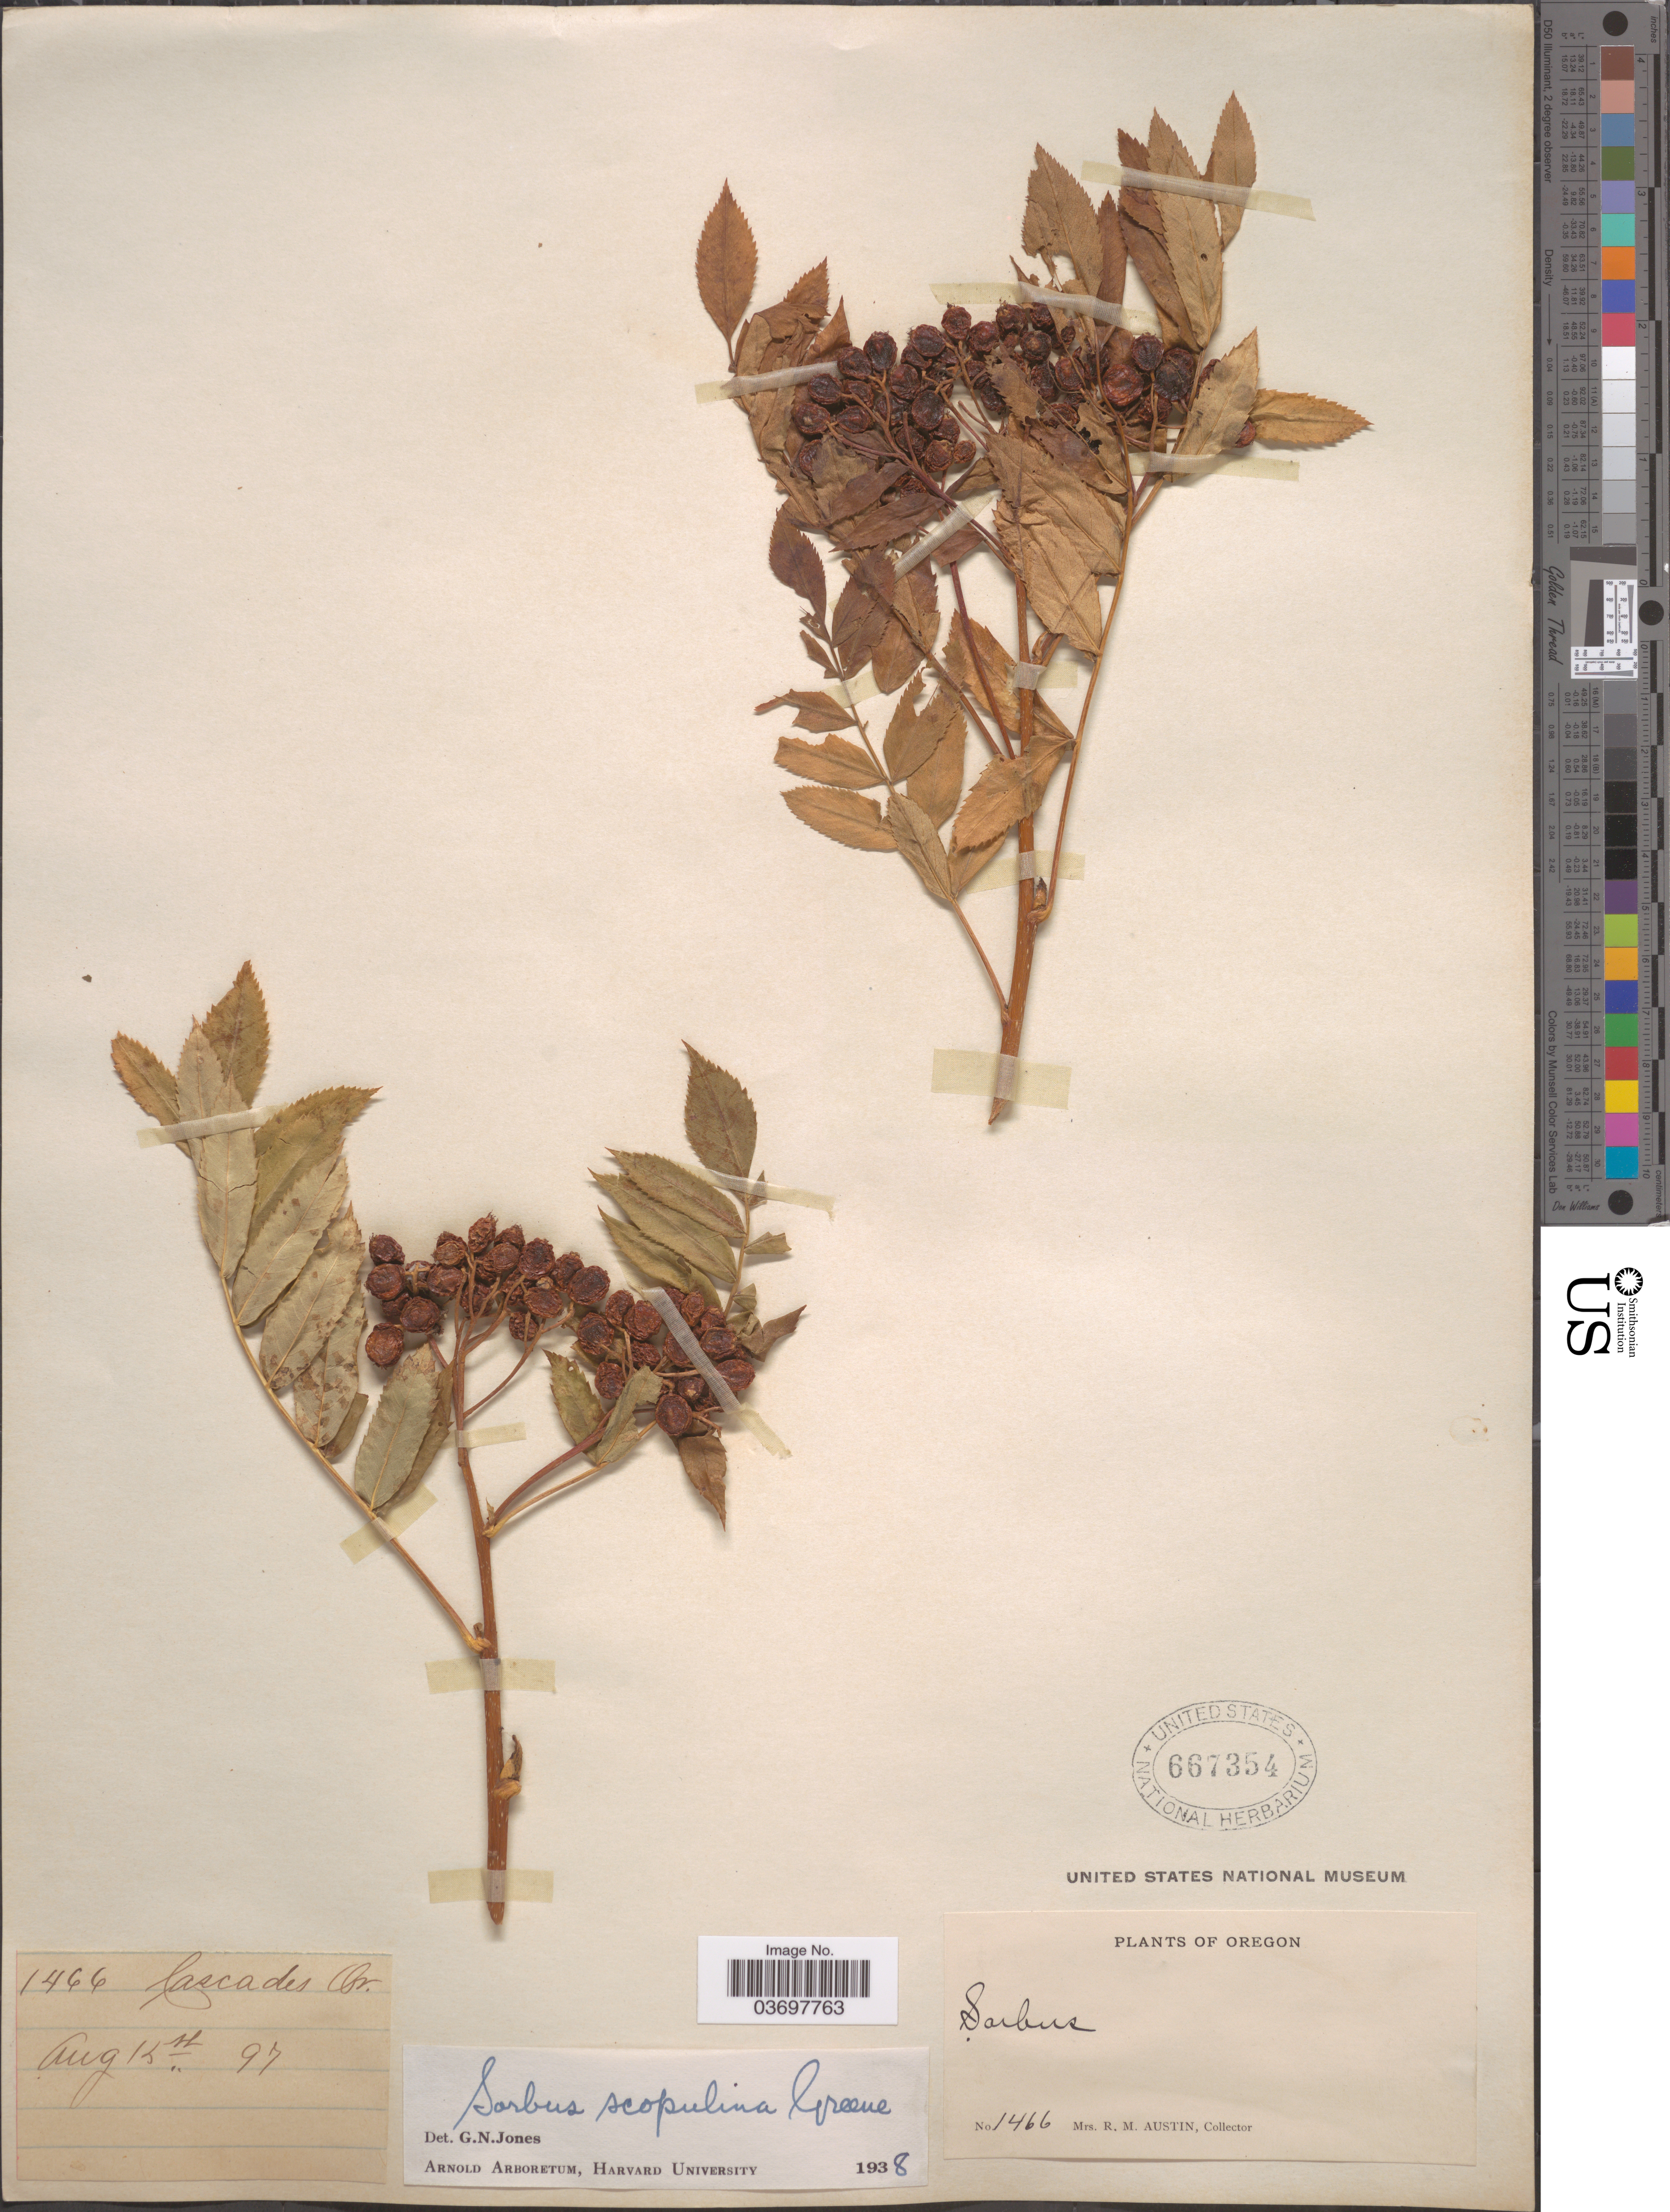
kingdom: Plantae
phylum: Tracheophyta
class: Magnoliopsida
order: Rosales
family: Rosaceae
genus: Sorbus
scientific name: Sorbus scopulina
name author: Greene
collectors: R. Austin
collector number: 1466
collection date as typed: Transcribed d/m/y: 15/8/97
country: United States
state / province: Oregon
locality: Cascades Or.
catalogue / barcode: US 667354